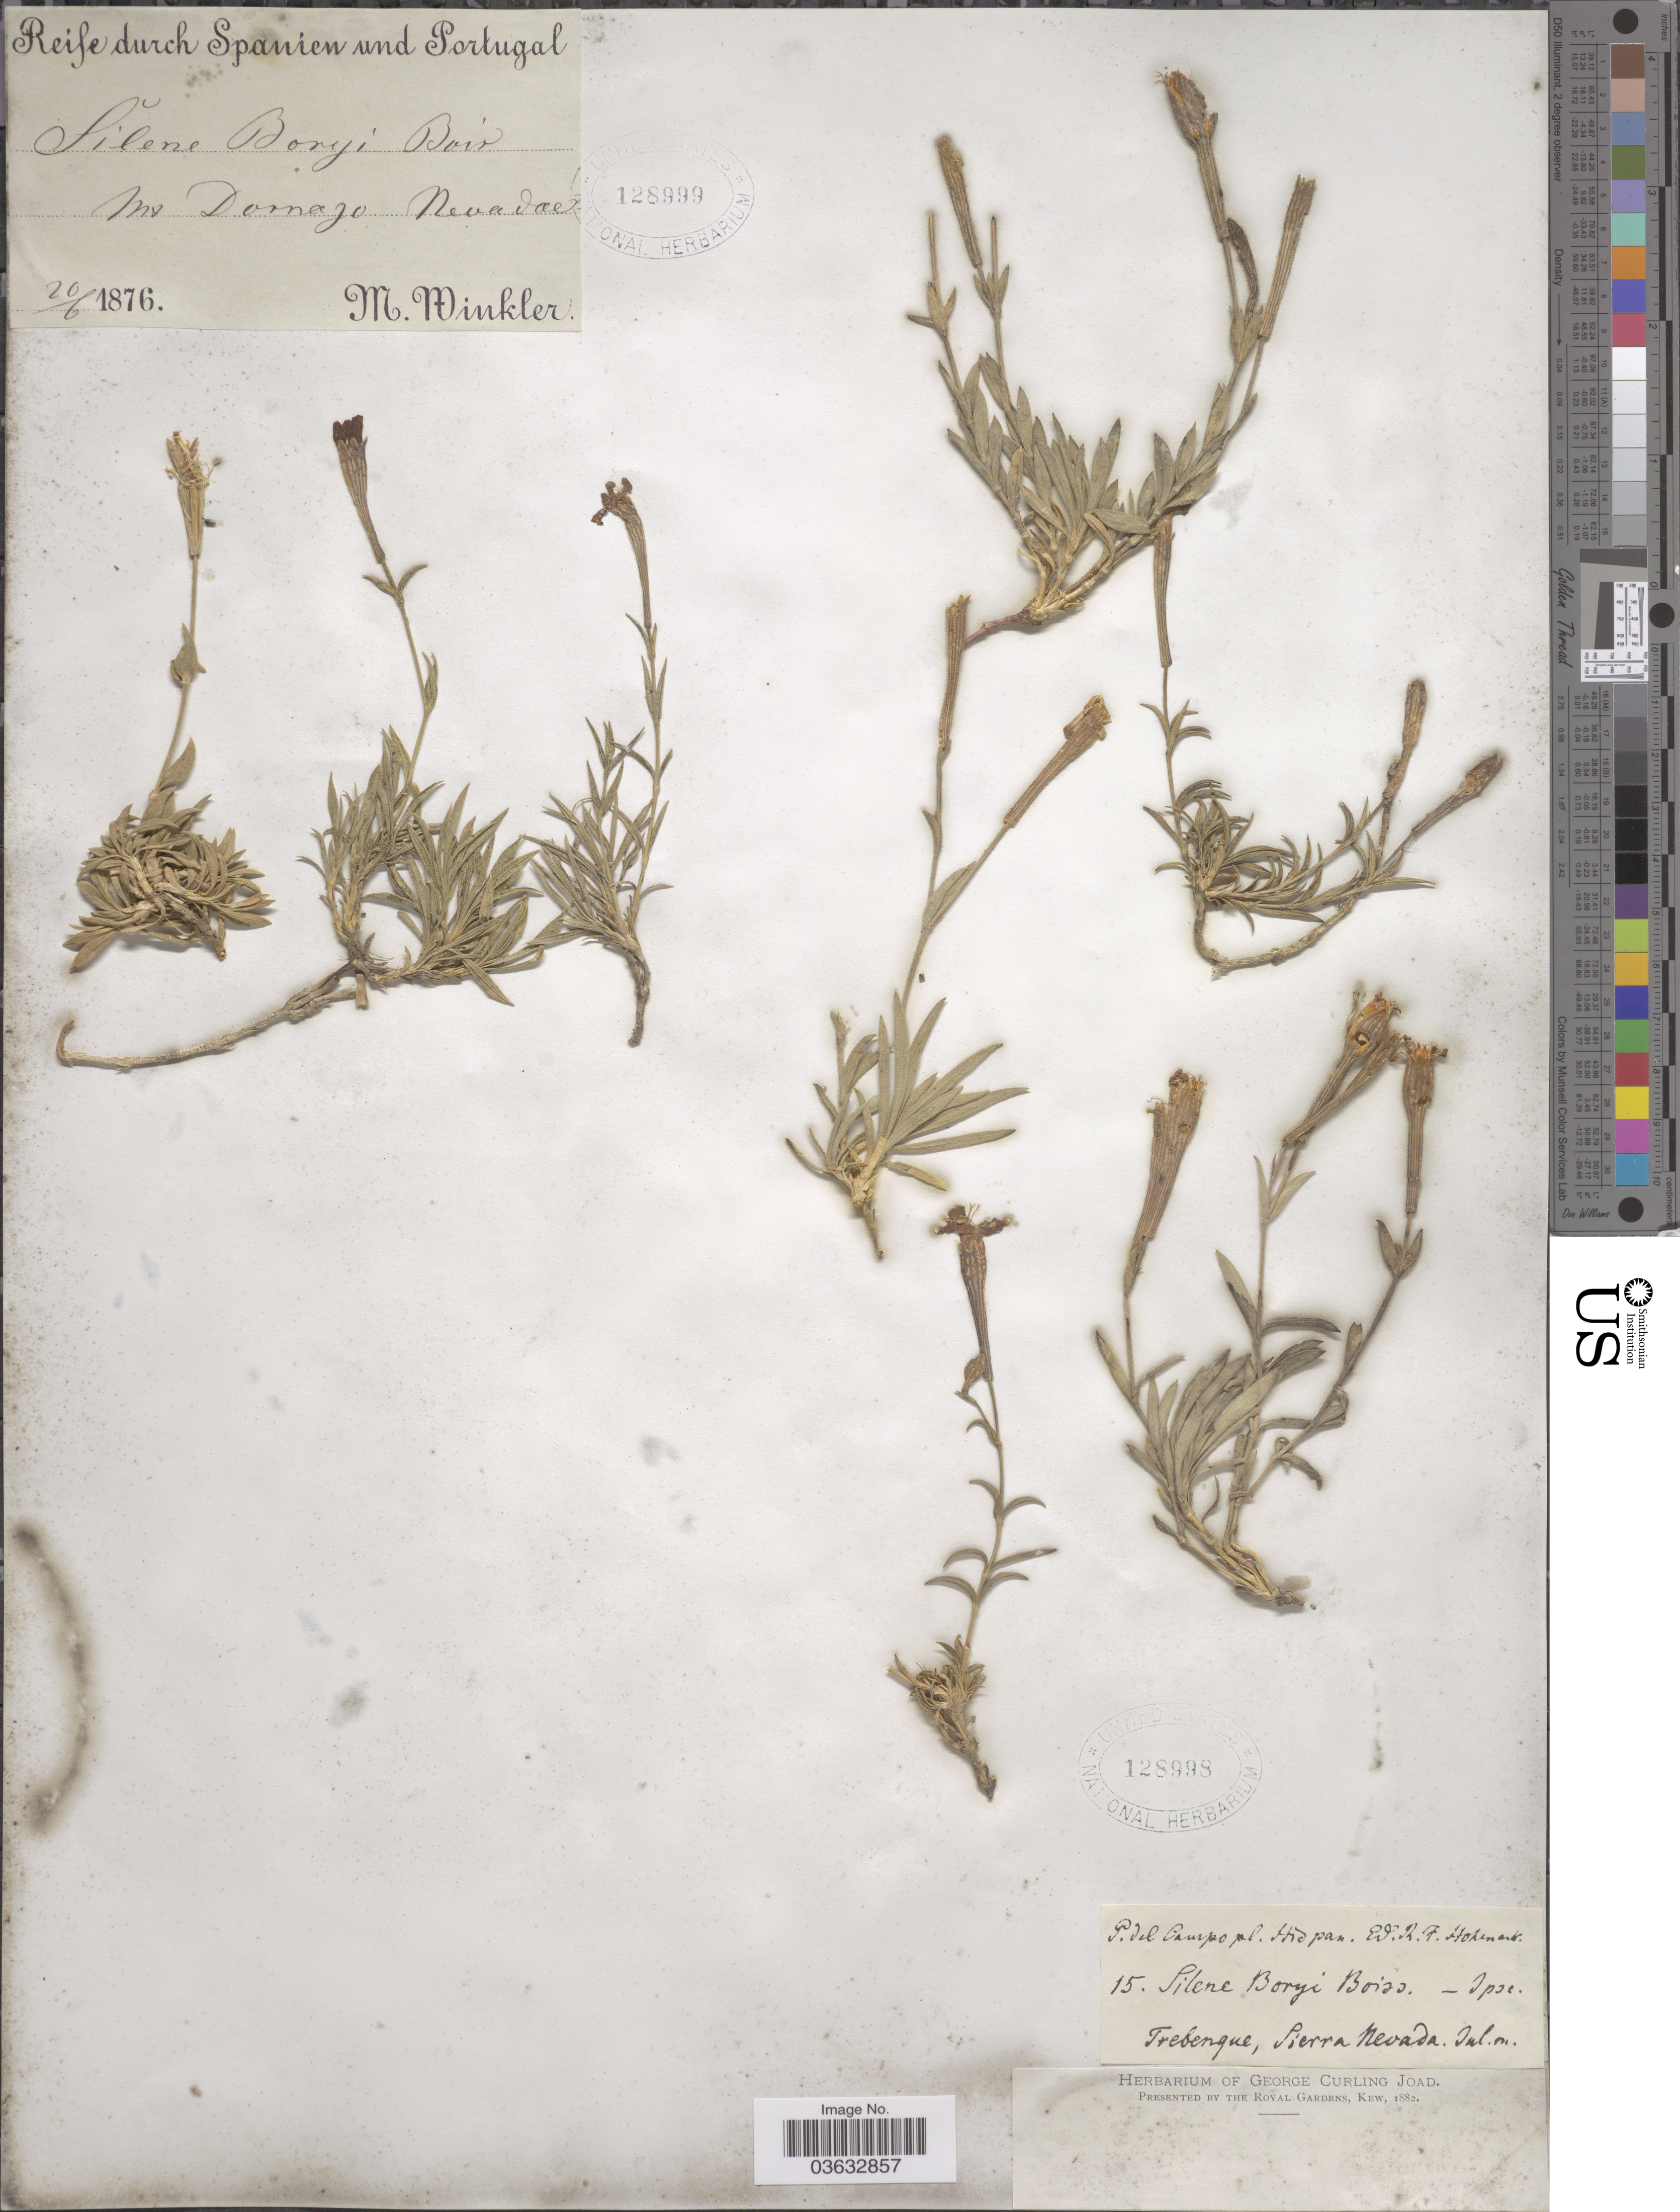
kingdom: Plantae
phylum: Tracheophyta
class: Magnoliopsida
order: Caryophyllales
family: Caryophyllaceae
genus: Silene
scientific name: Silene boryi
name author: Boiss.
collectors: M. Winkler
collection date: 1876-06-20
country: Spain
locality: Reise durch Spanien und Portugal. Mt. Dornajo. Nevadae.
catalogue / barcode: US 128999-2